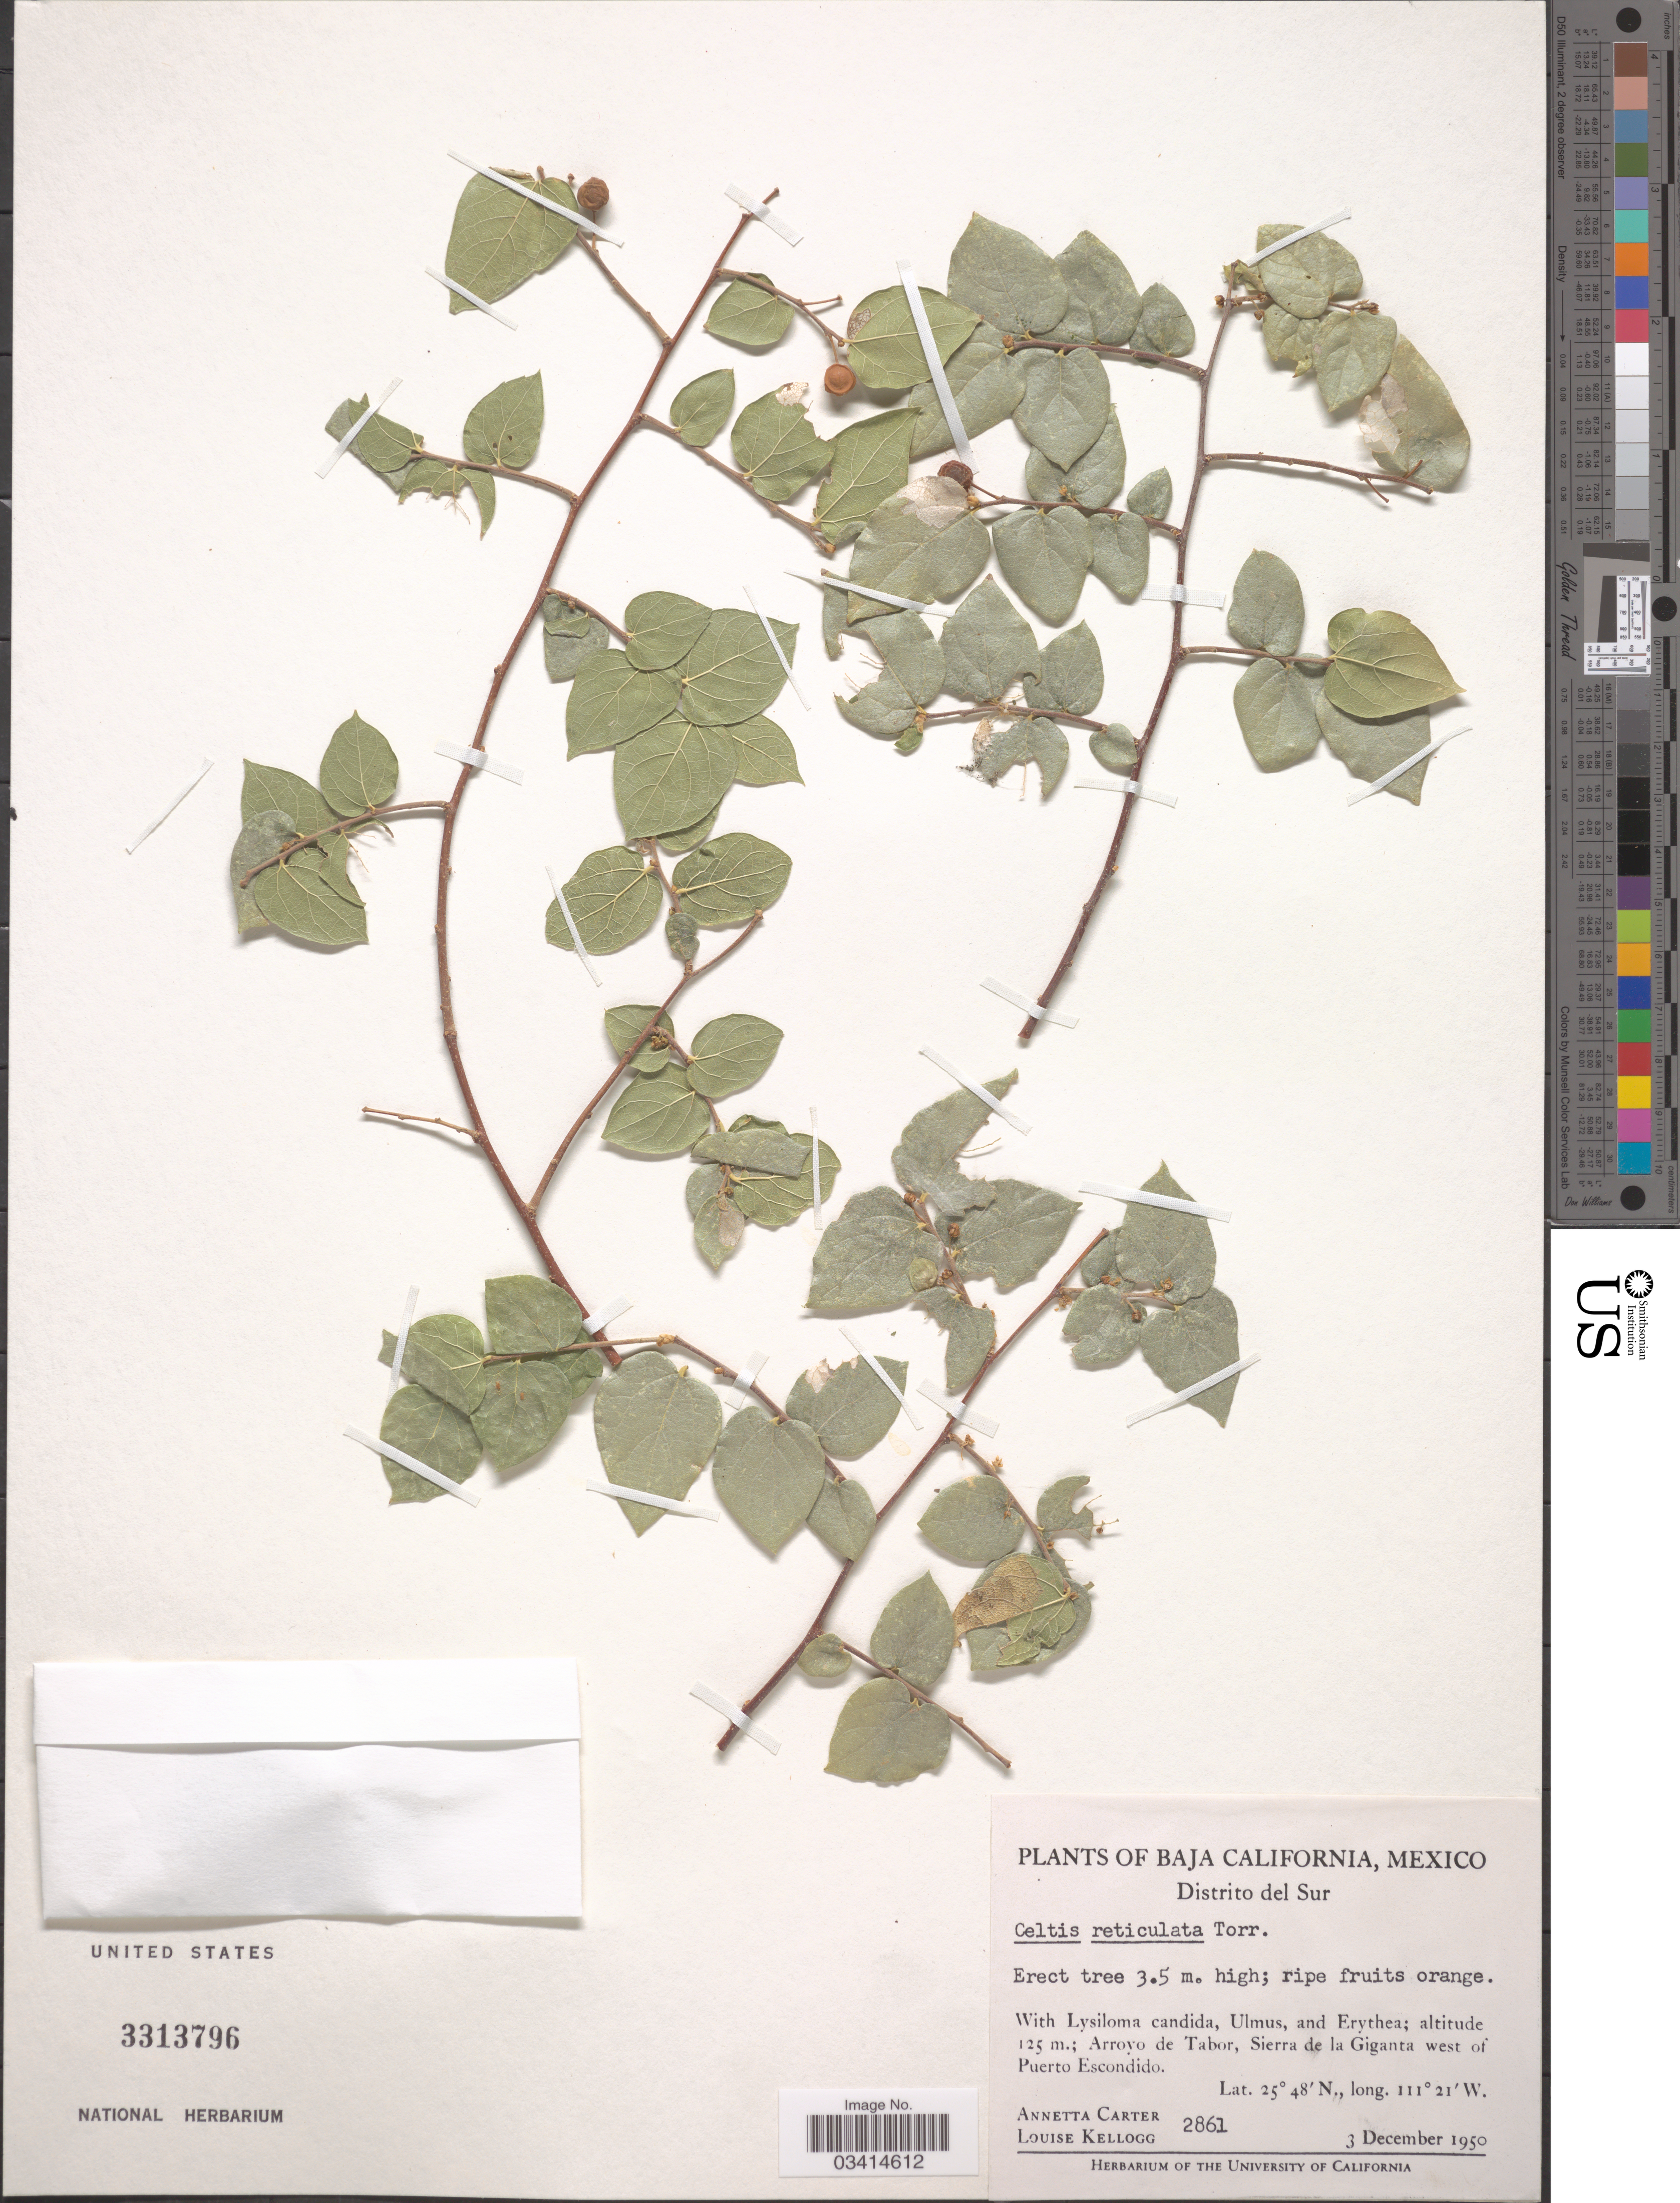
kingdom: Plantae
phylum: Tracheophyta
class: Magnoliopsida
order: Rosales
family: Cannabaceae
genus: Celtis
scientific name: Celtis reticulata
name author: Torr.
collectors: A. Carter & L. Kellogg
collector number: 2861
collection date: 1950-12-03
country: Mexico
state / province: Baja California Sur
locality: Distrito del Sur. Arroyo de Tabor, Sierra de la Giganta west of Puerto Escondido.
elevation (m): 125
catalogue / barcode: US 3313796